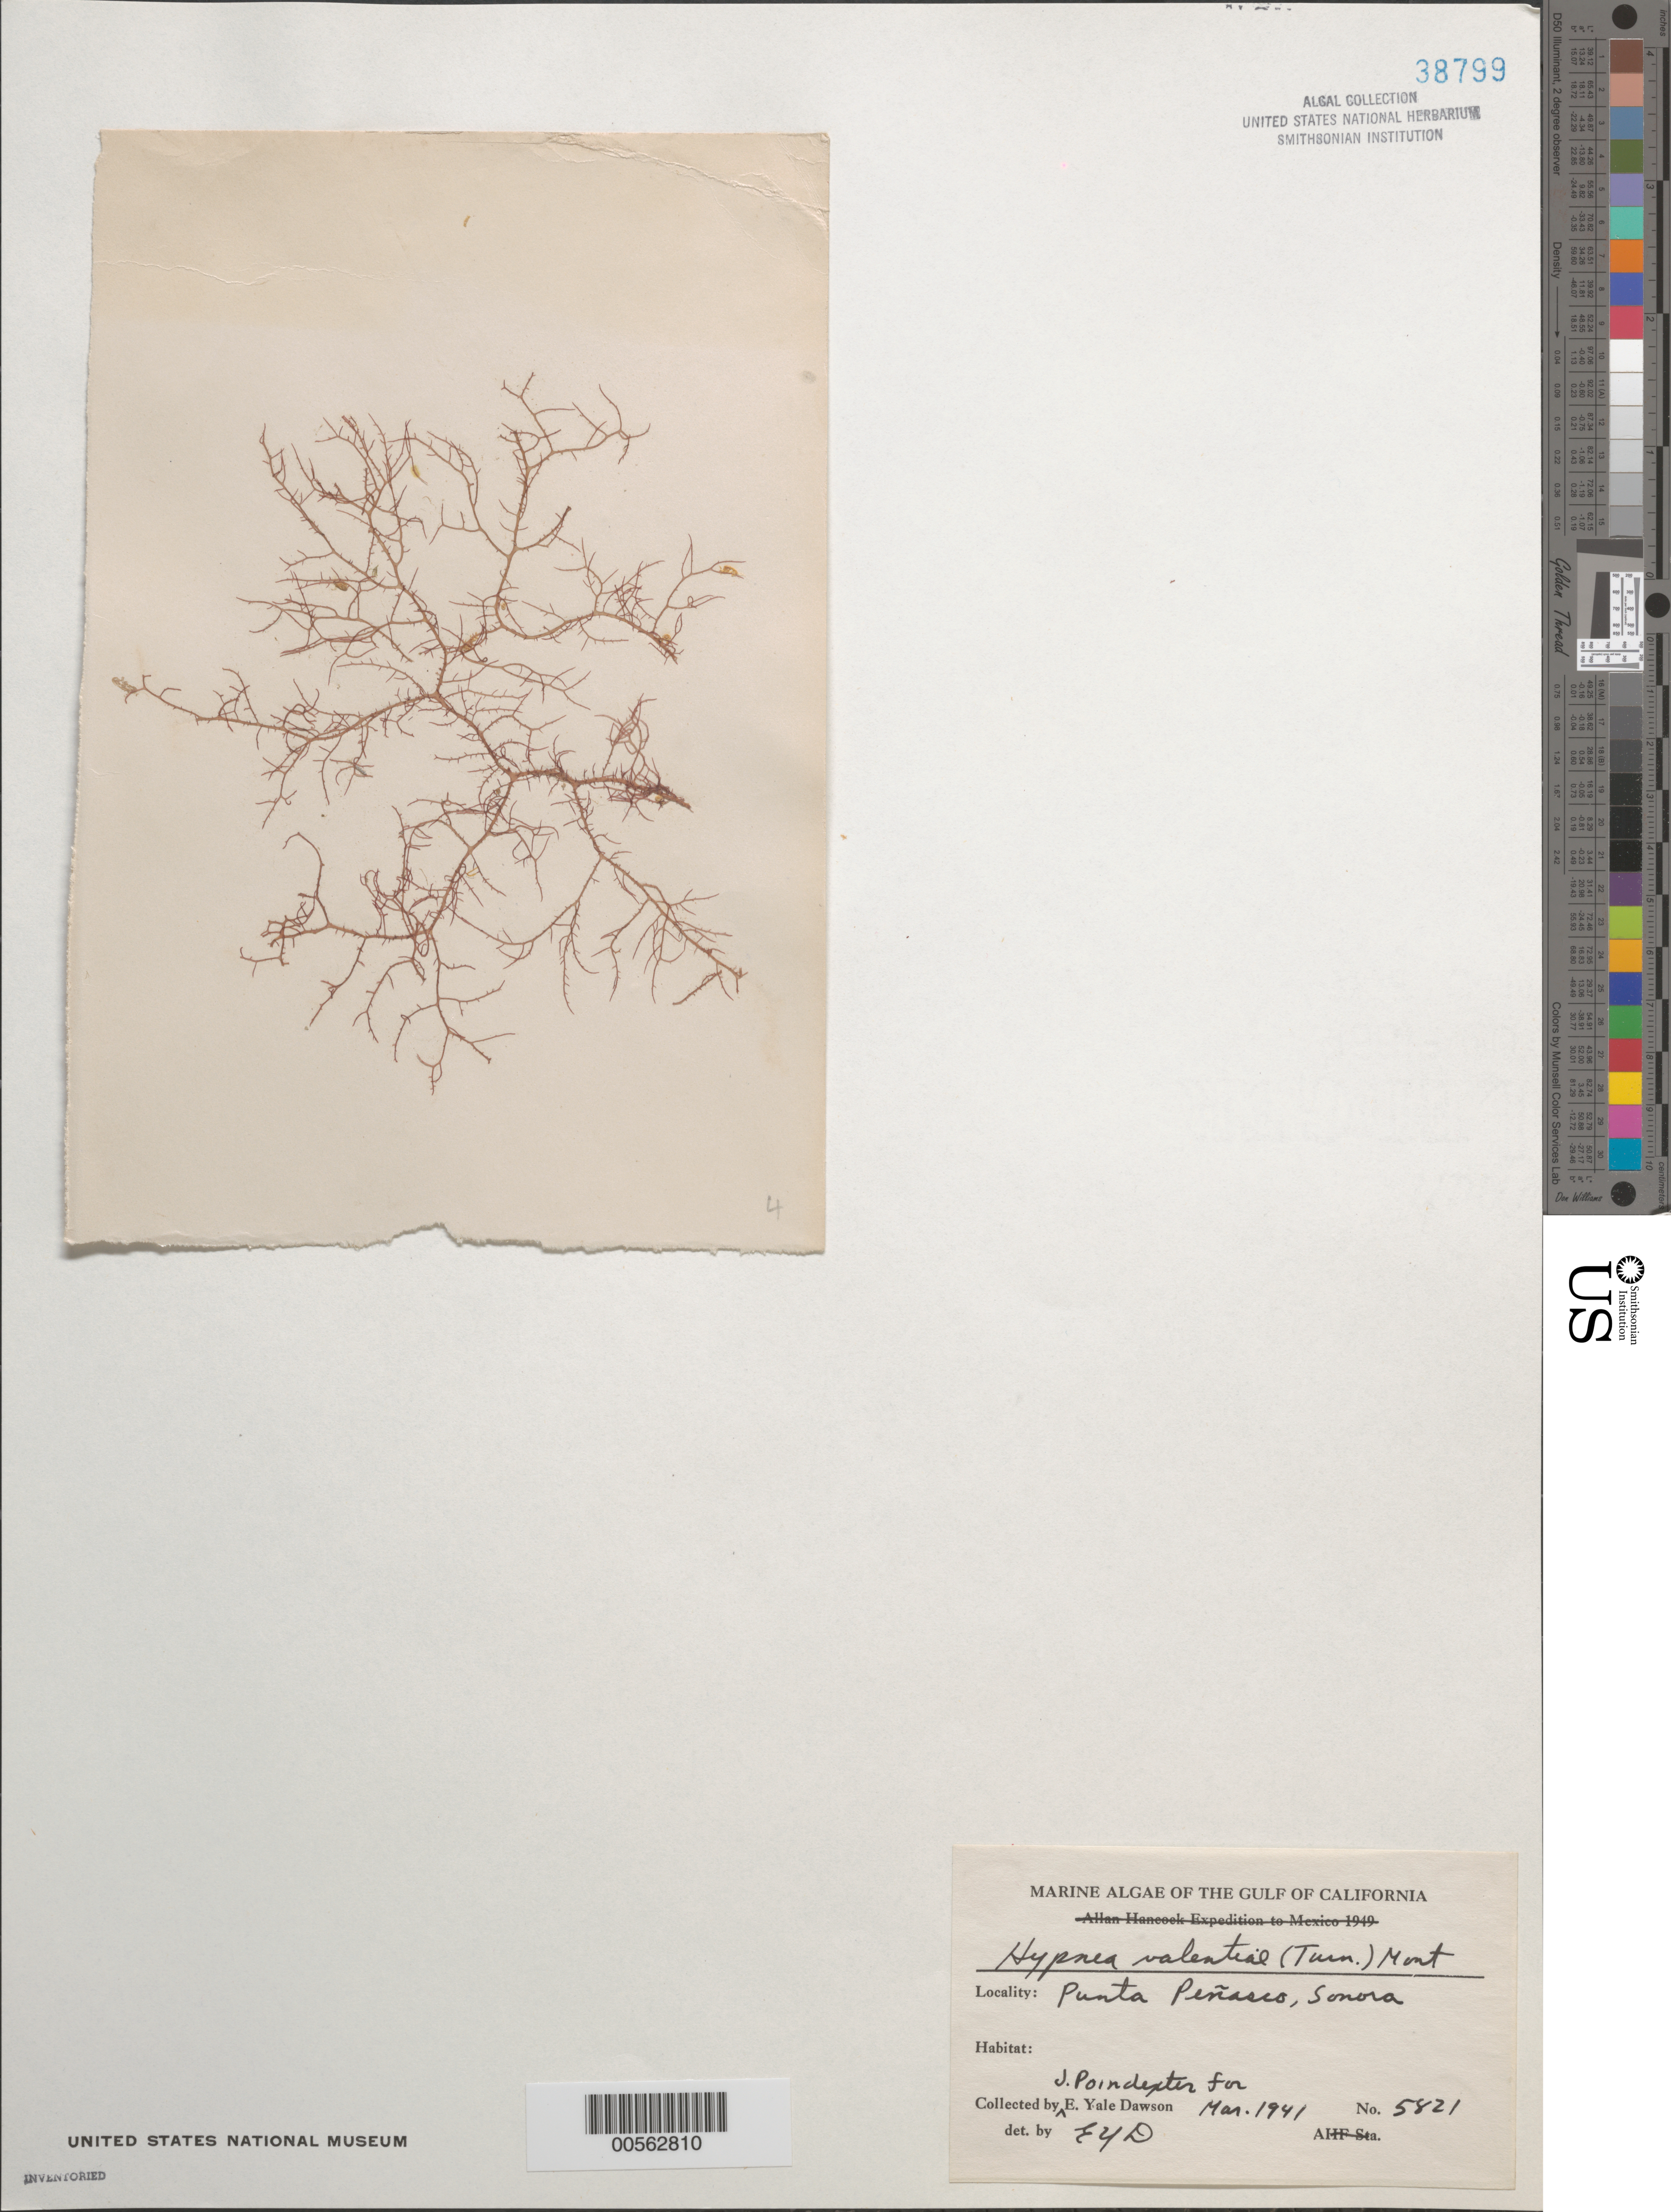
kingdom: Plantae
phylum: Rhodophyta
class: Florideophyceae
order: Gigartinales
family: Cystocloniaceae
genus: Hypnea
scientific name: Hypnea valentiae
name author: (Turner) Mont.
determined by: Dawson, E. Y.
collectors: J. Poindexter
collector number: EYD 5821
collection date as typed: Mar 1941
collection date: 1941-03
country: Mexico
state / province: Sonora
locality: Punta penasco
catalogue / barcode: US 38799